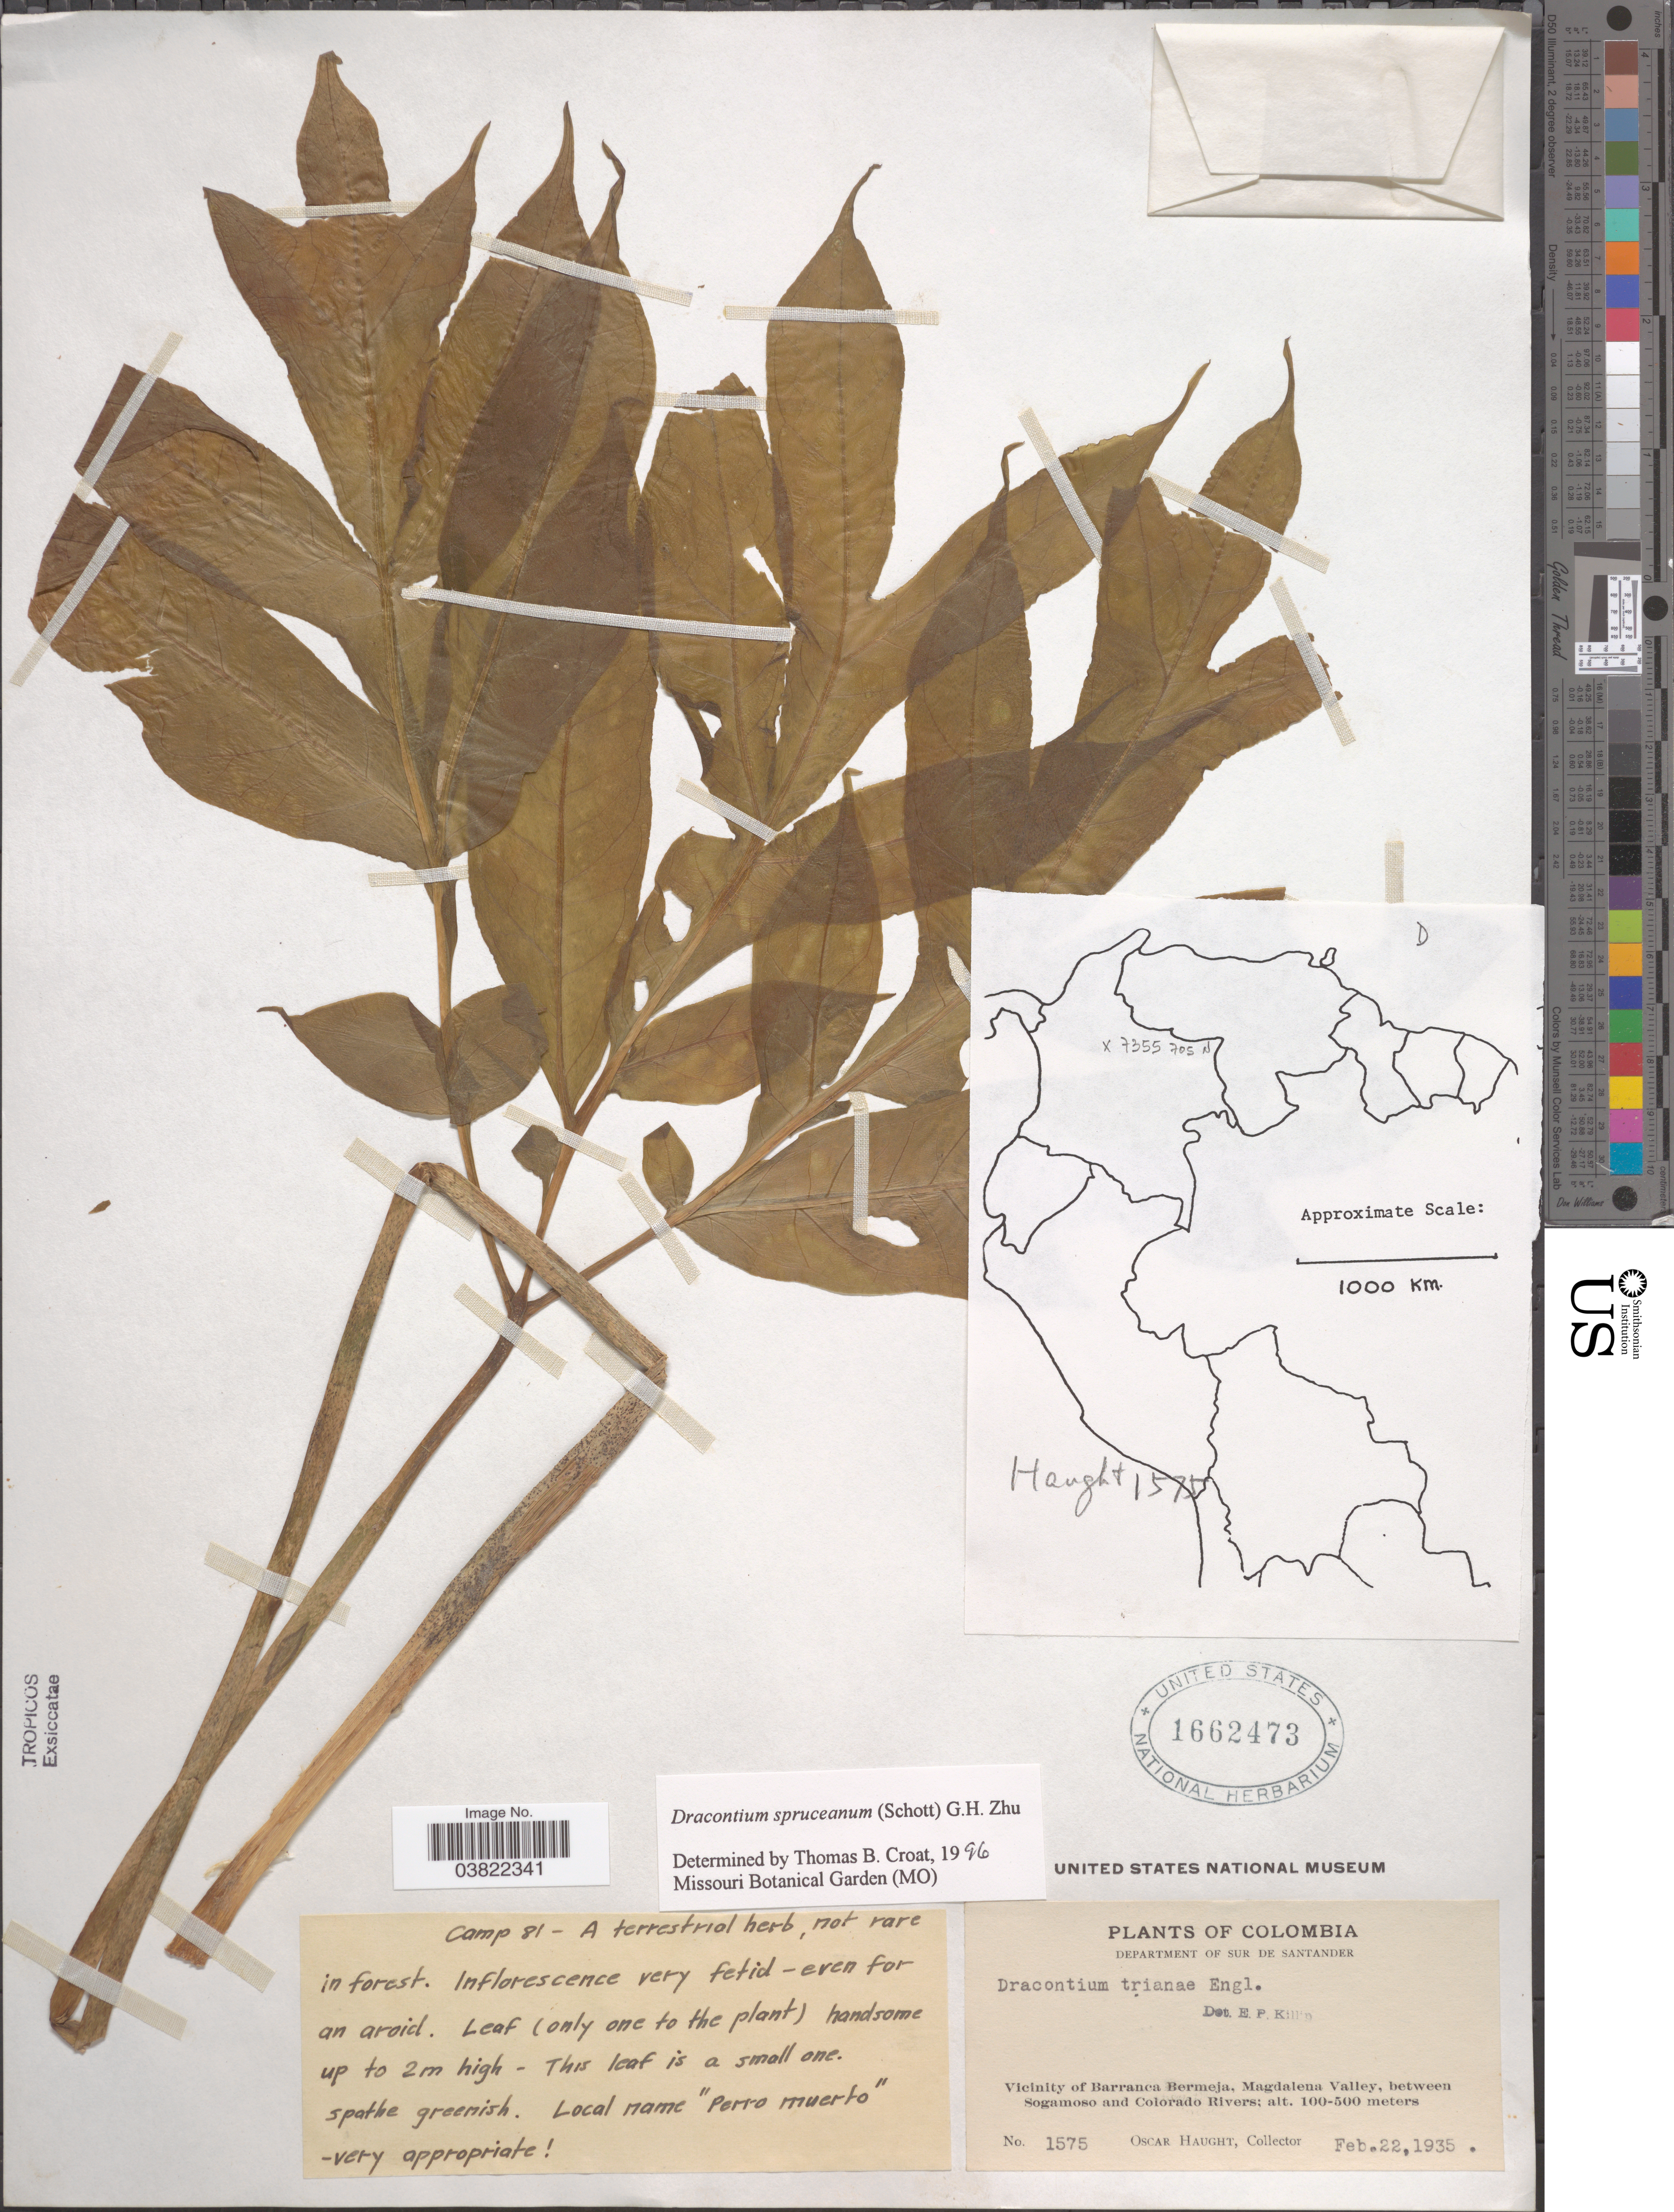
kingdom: Plantae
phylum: Tracheophyta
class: Liliopsida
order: Alismatales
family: Araceae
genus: Dracontium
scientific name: Dracontium spruceanum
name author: (Schott) G.H. Zhu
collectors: O. L. Haught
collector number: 1575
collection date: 1935-02-22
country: Colombia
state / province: Santander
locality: Department of Sur de Santander. Vicinity of Barranca Bermeja, Magdalena Valley, between Sogamoso and Colorado Rivers.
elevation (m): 100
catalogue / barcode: US 1662473